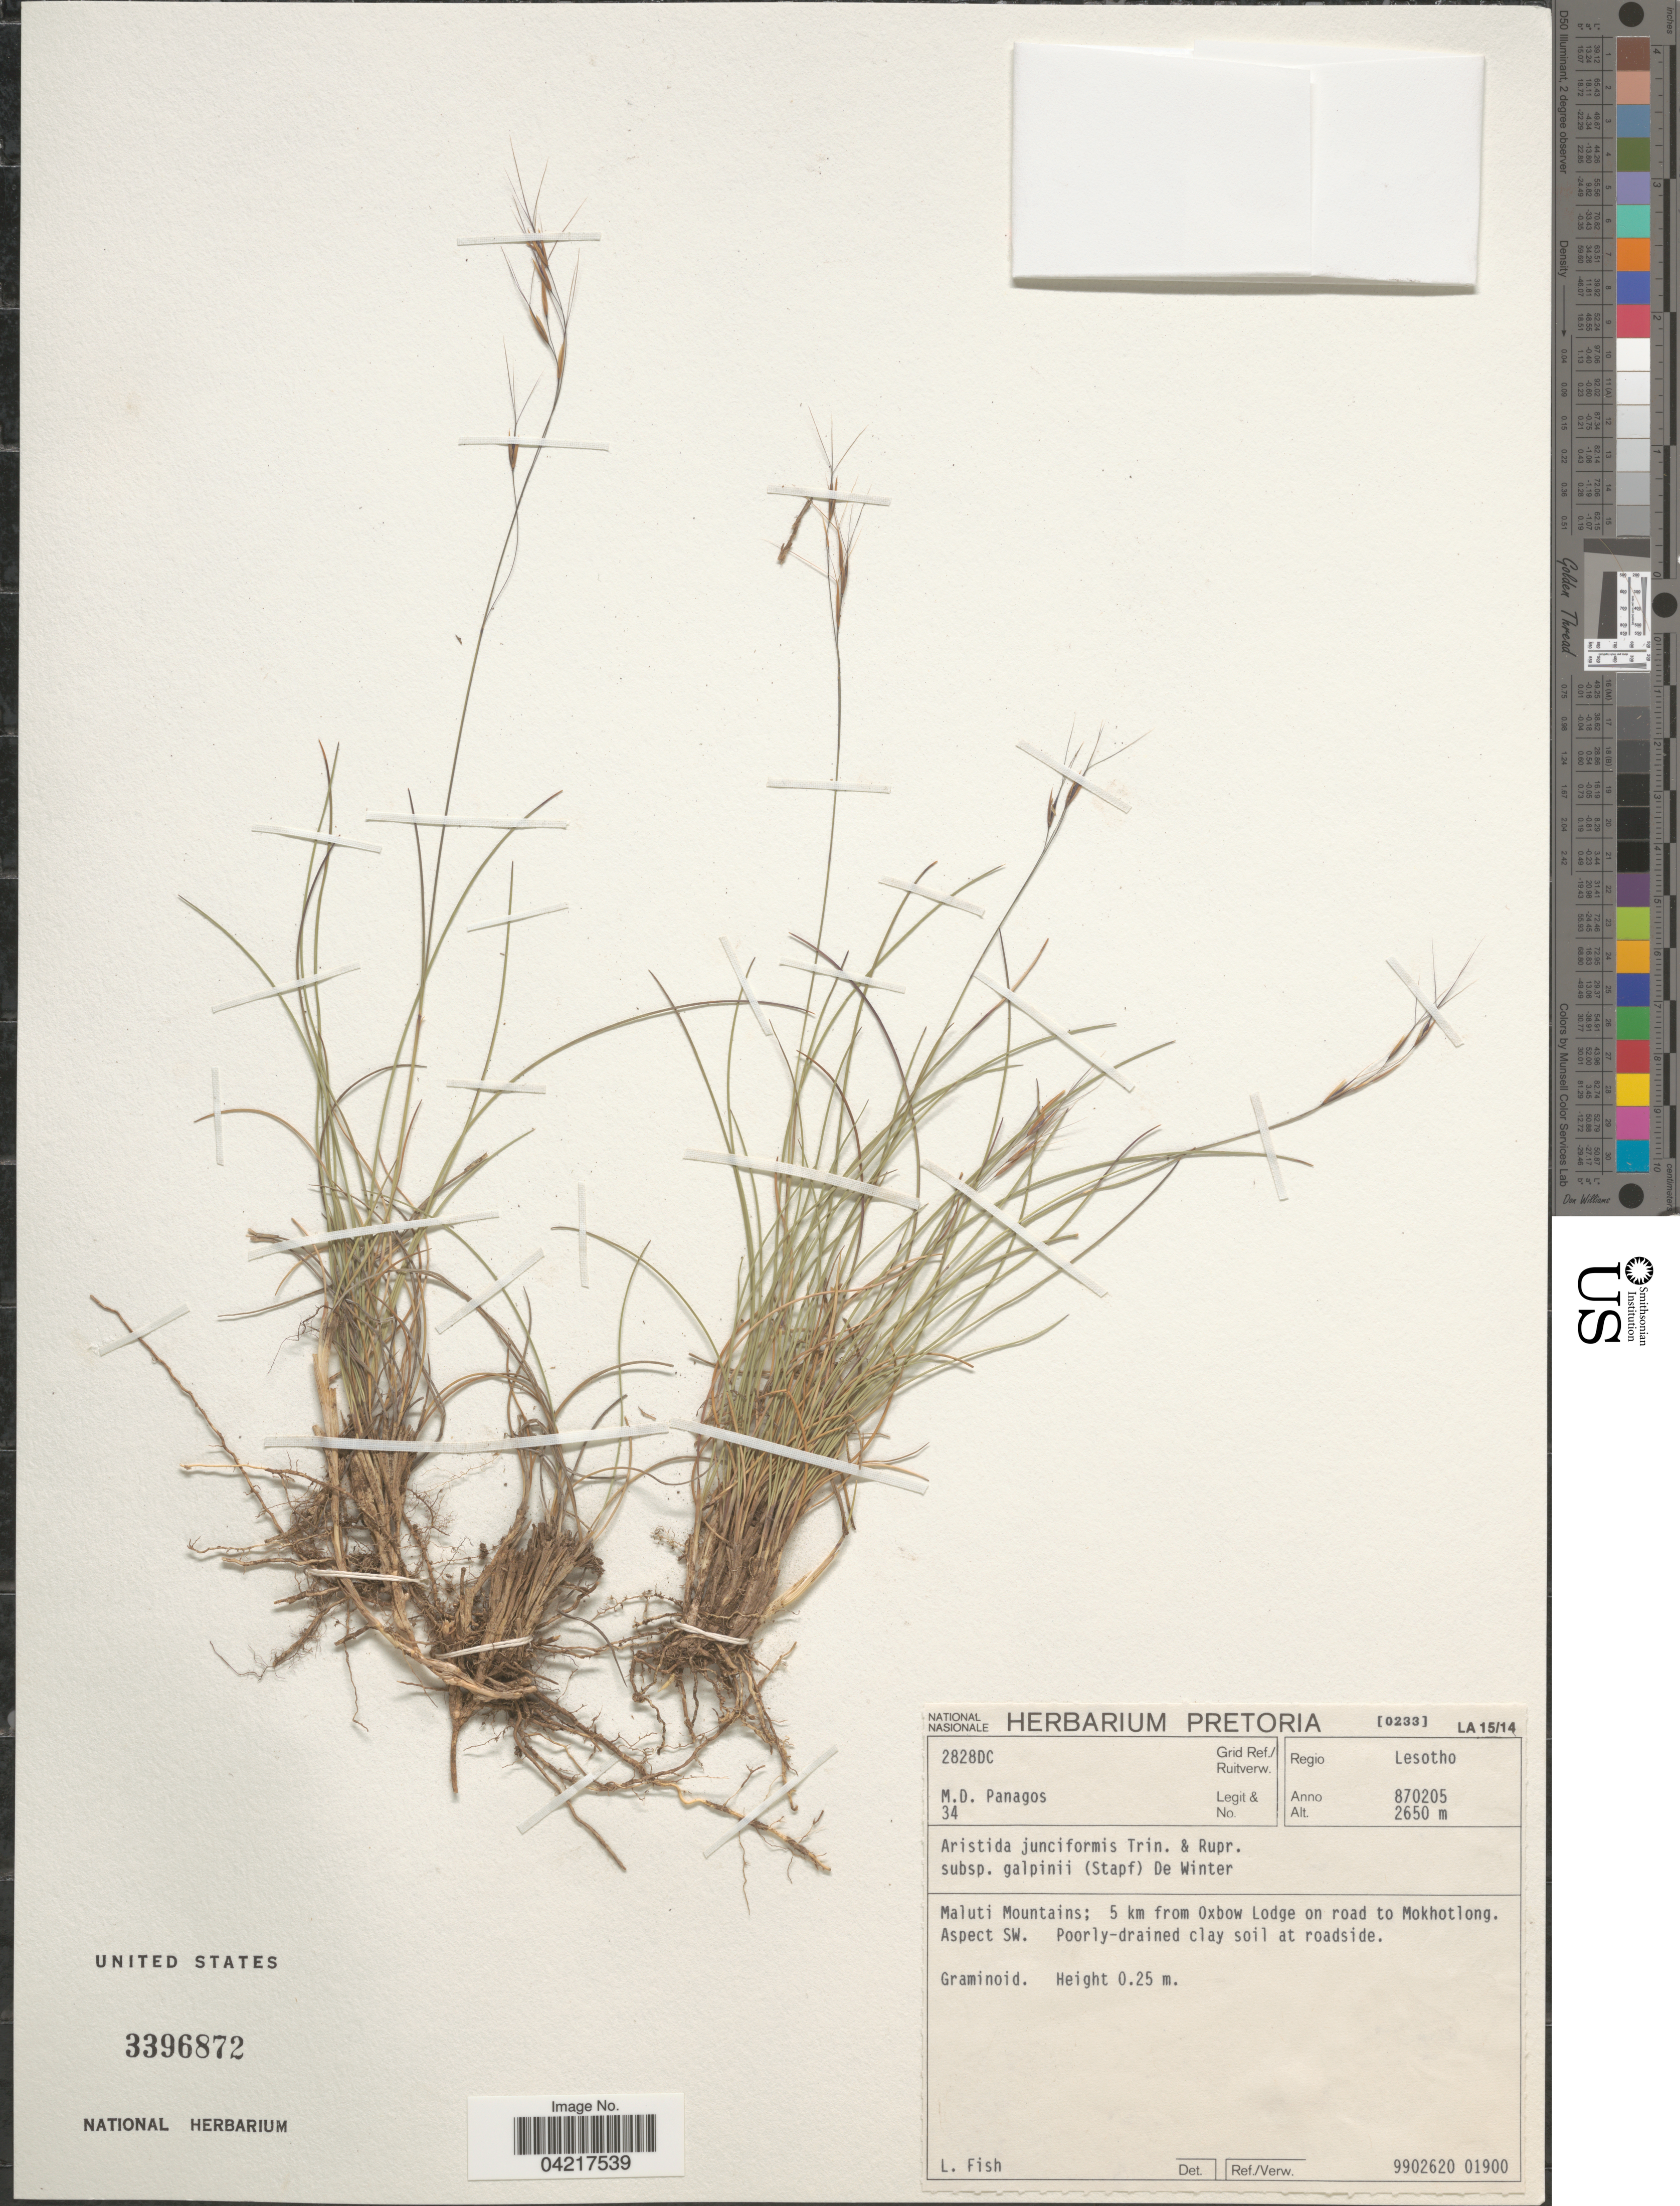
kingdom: Plantae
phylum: Tracheophyta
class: Liliopsida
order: Poales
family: Poaceae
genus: Aristida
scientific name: Aristida junciformis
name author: Trin. & Rupr.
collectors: M. Panagos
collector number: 34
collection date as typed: Transcribed d/m/y: 5/2/87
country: Lesotho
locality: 2828DC Grid Ref. Regio Lesotho. Maluti Mountains; 5 km from Oxbow Lodge on road to Mokhotlong. Aspect Sw. Poorly-drained clay soil at roadside.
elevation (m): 2650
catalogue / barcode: US 3396872